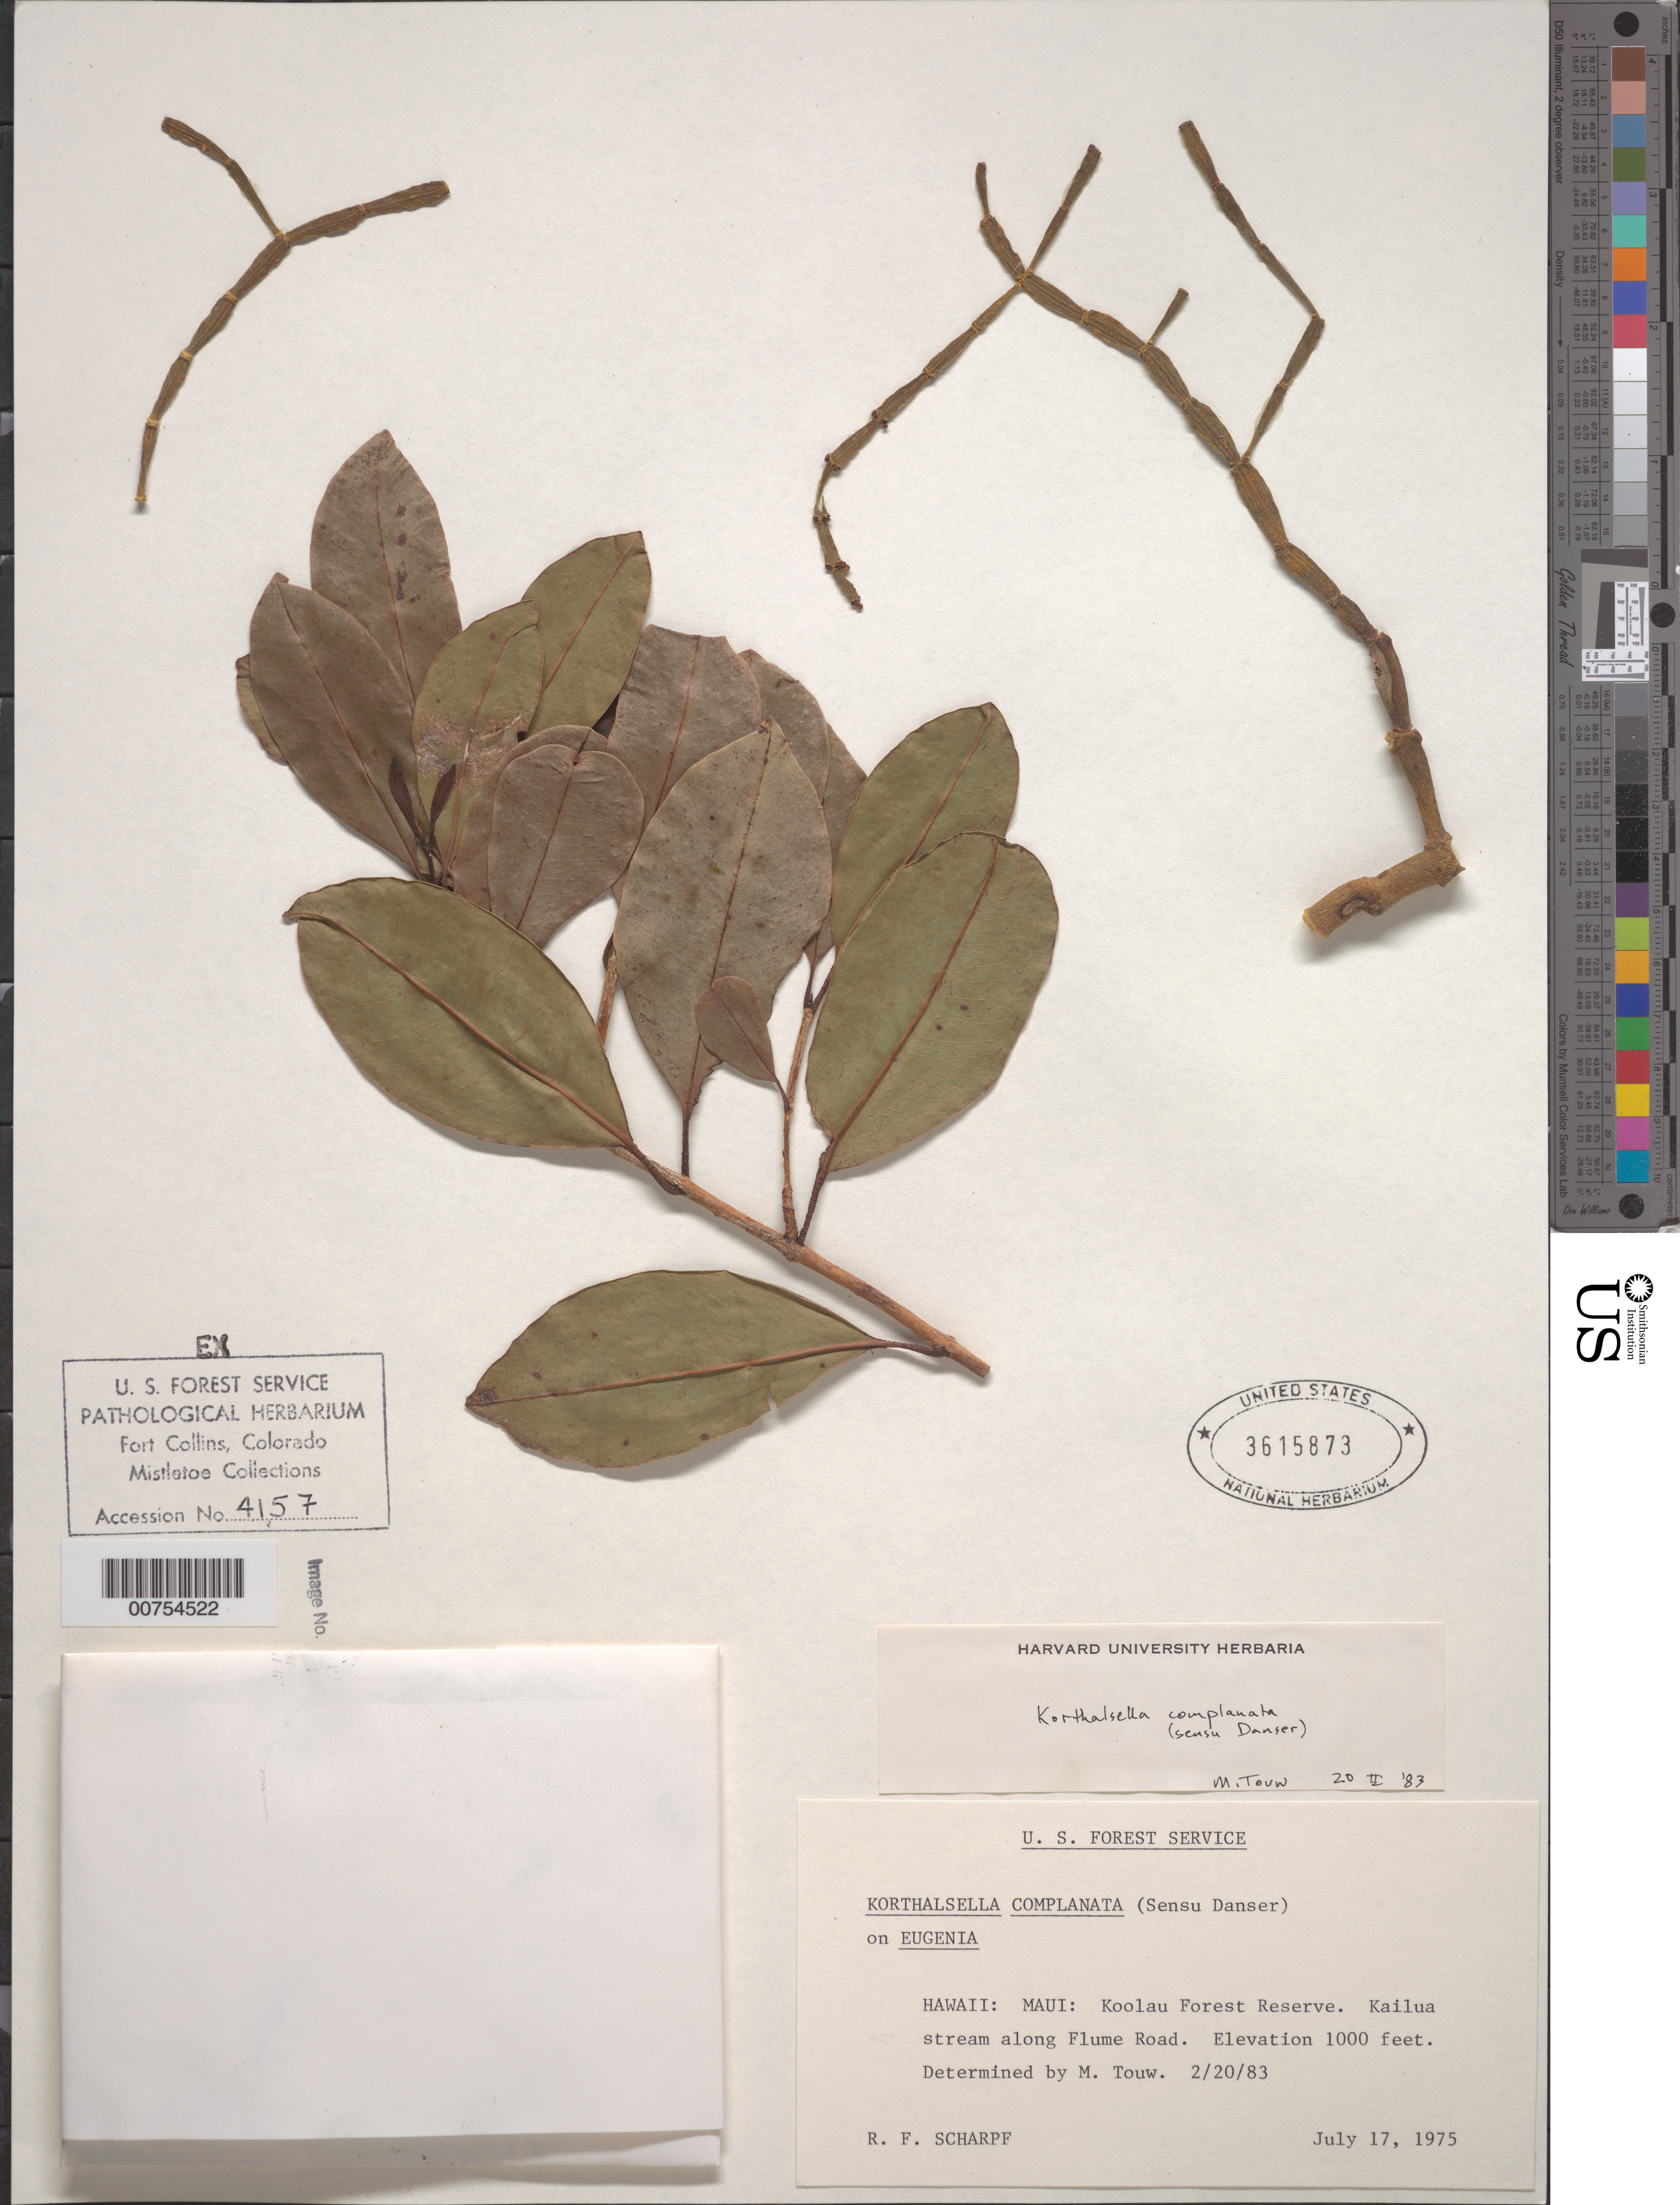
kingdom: Plantae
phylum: Tracheophyta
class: Magnoliopsida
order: Myrtales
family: Myrtaceae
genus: Eugenia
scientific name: Eugenia sp.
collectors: R. F. Scharpf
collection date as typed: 17 Jul 1975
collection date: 1975-07-17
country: United States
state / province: Hawaii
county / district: Maui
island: Maui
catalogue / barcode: US 3615873